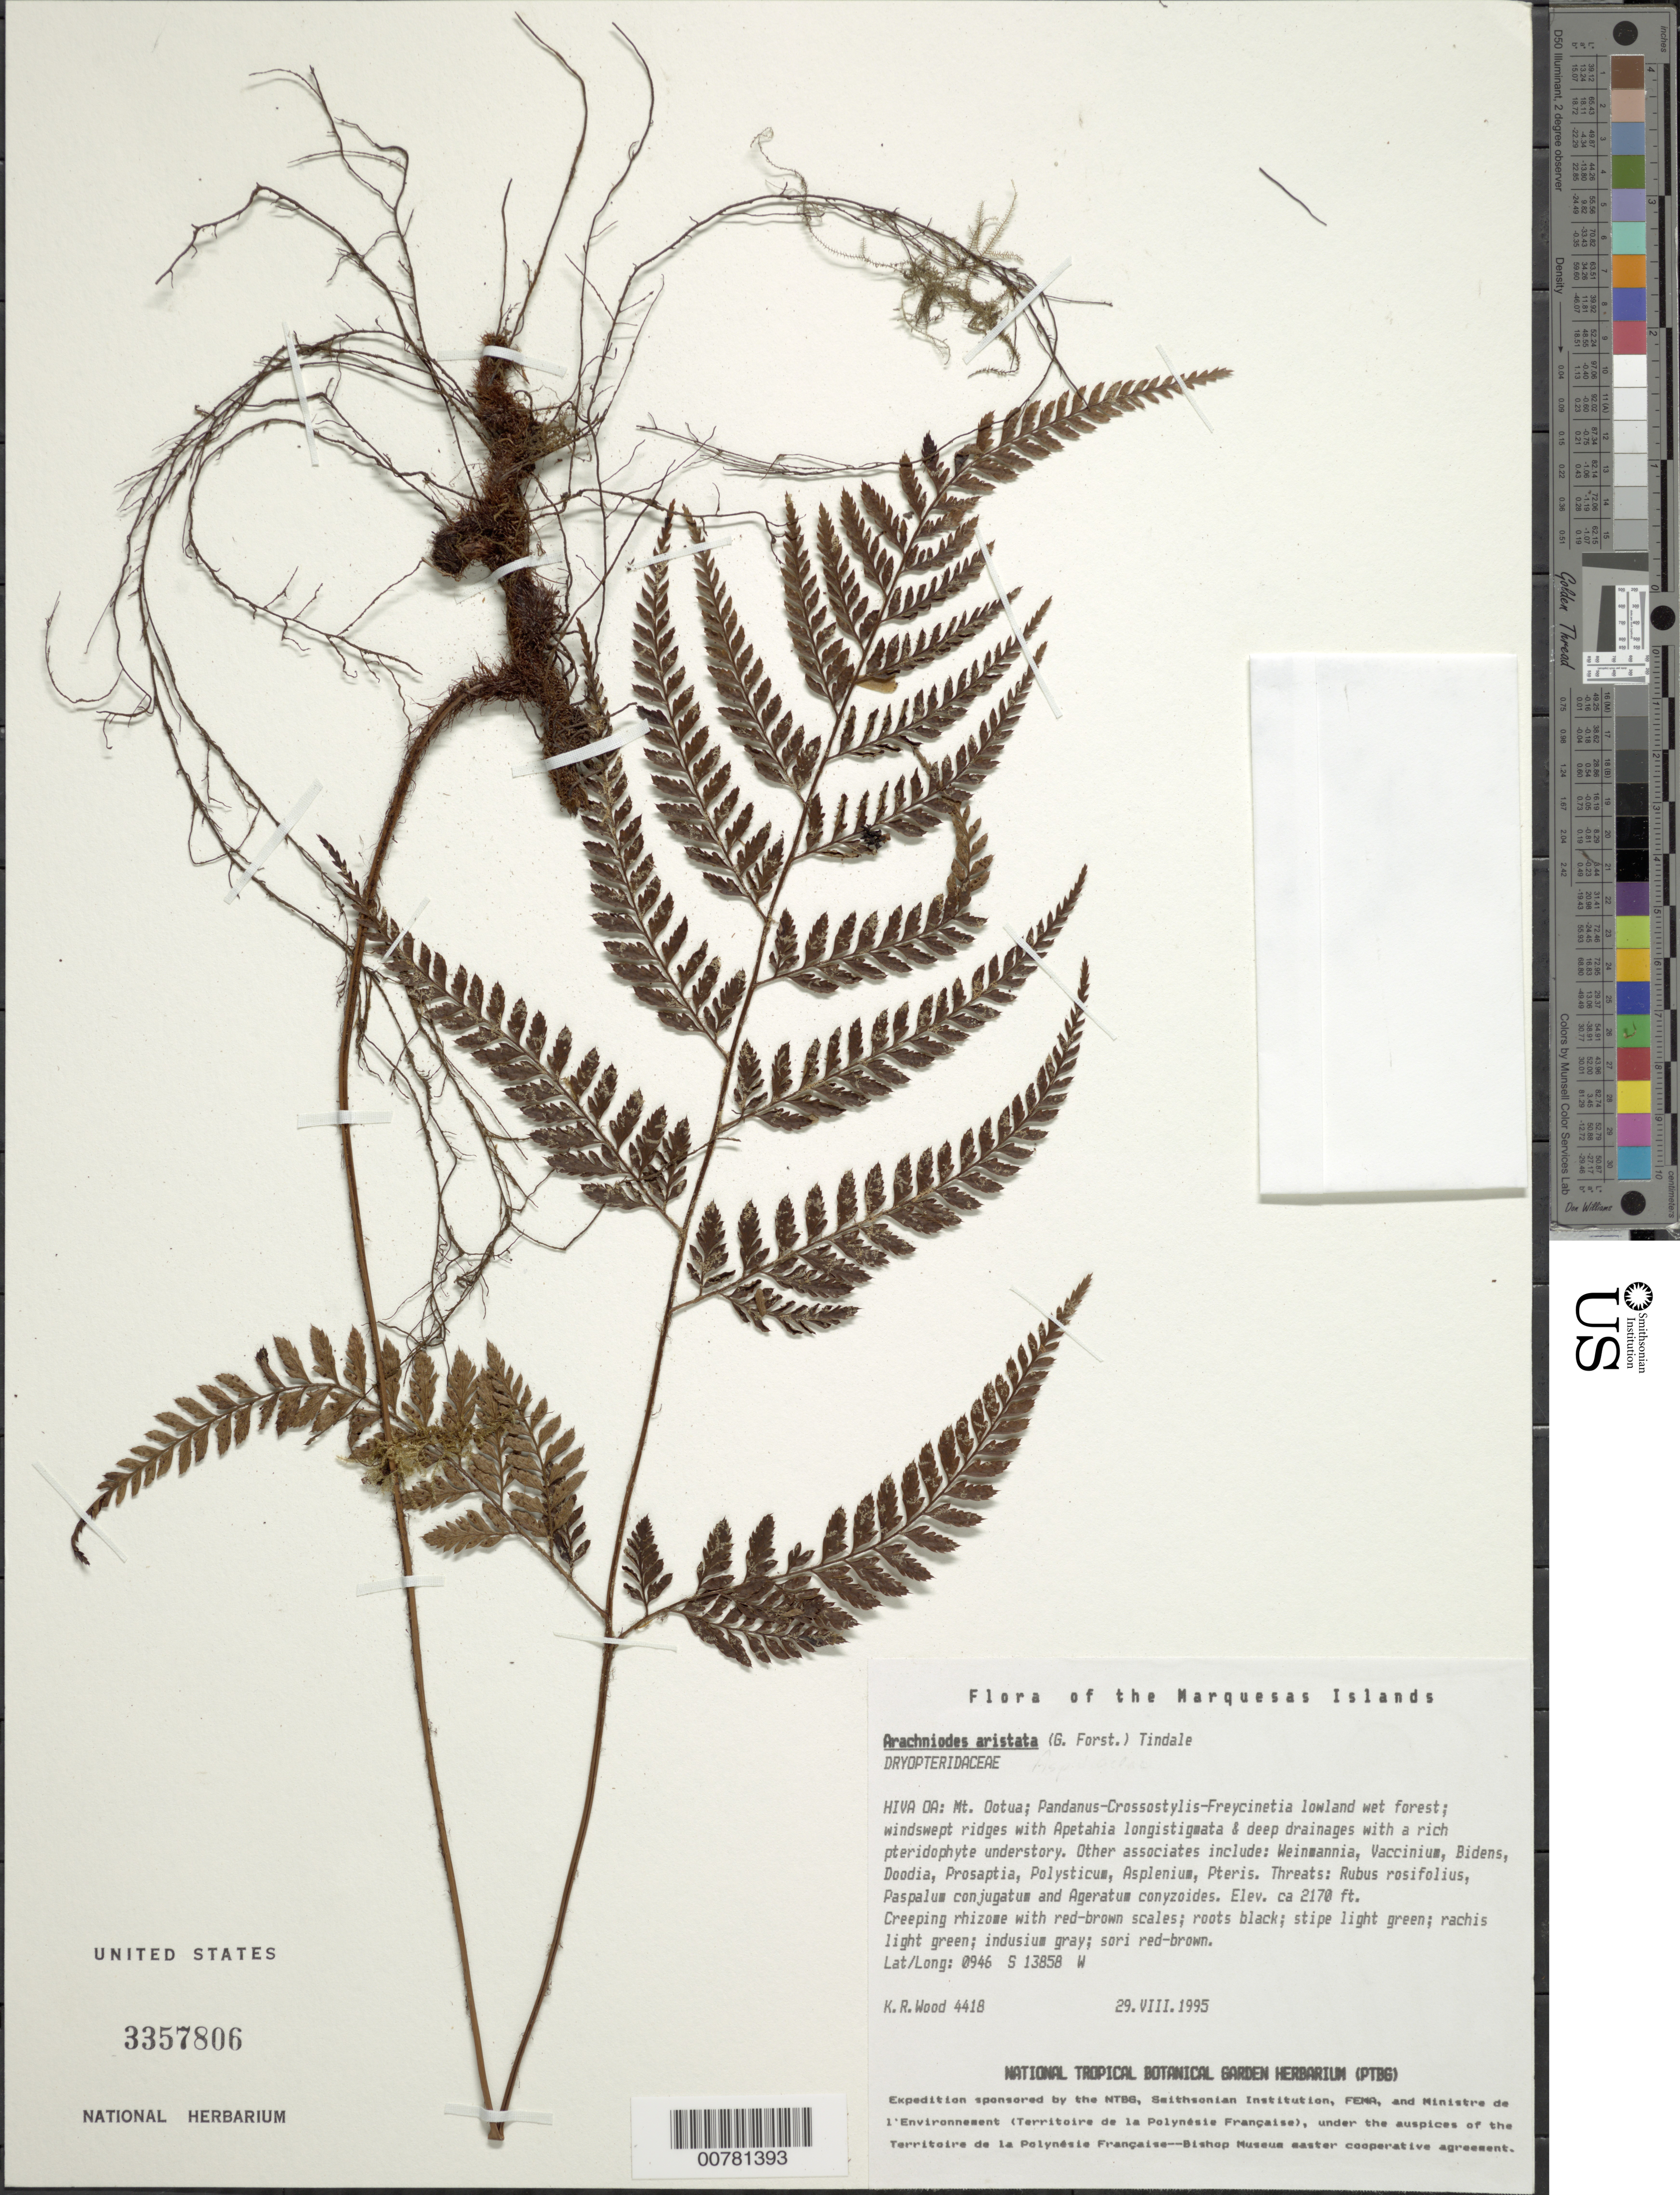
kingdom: Plantae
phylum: Tracheophyta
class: Polypodiopsida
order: Polypodiales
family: Dryopteridaceae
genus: Arachniodes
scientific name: Arachniodes aristata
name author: (G. Forst.) Tindale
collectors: K. R. Wood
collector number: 4418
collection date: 1995-08-29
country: French Polynesia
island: Hiva Oa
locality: Mt. Ootua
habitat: On windswept ridges & deep drainages. In Pandanus - Crossostylis - Freycinetia lowland wet forest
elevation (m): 661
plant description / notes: Rubus rosifolius, Paspalum conjugatum, Ageratum conyzoides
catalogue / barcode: US 3357806